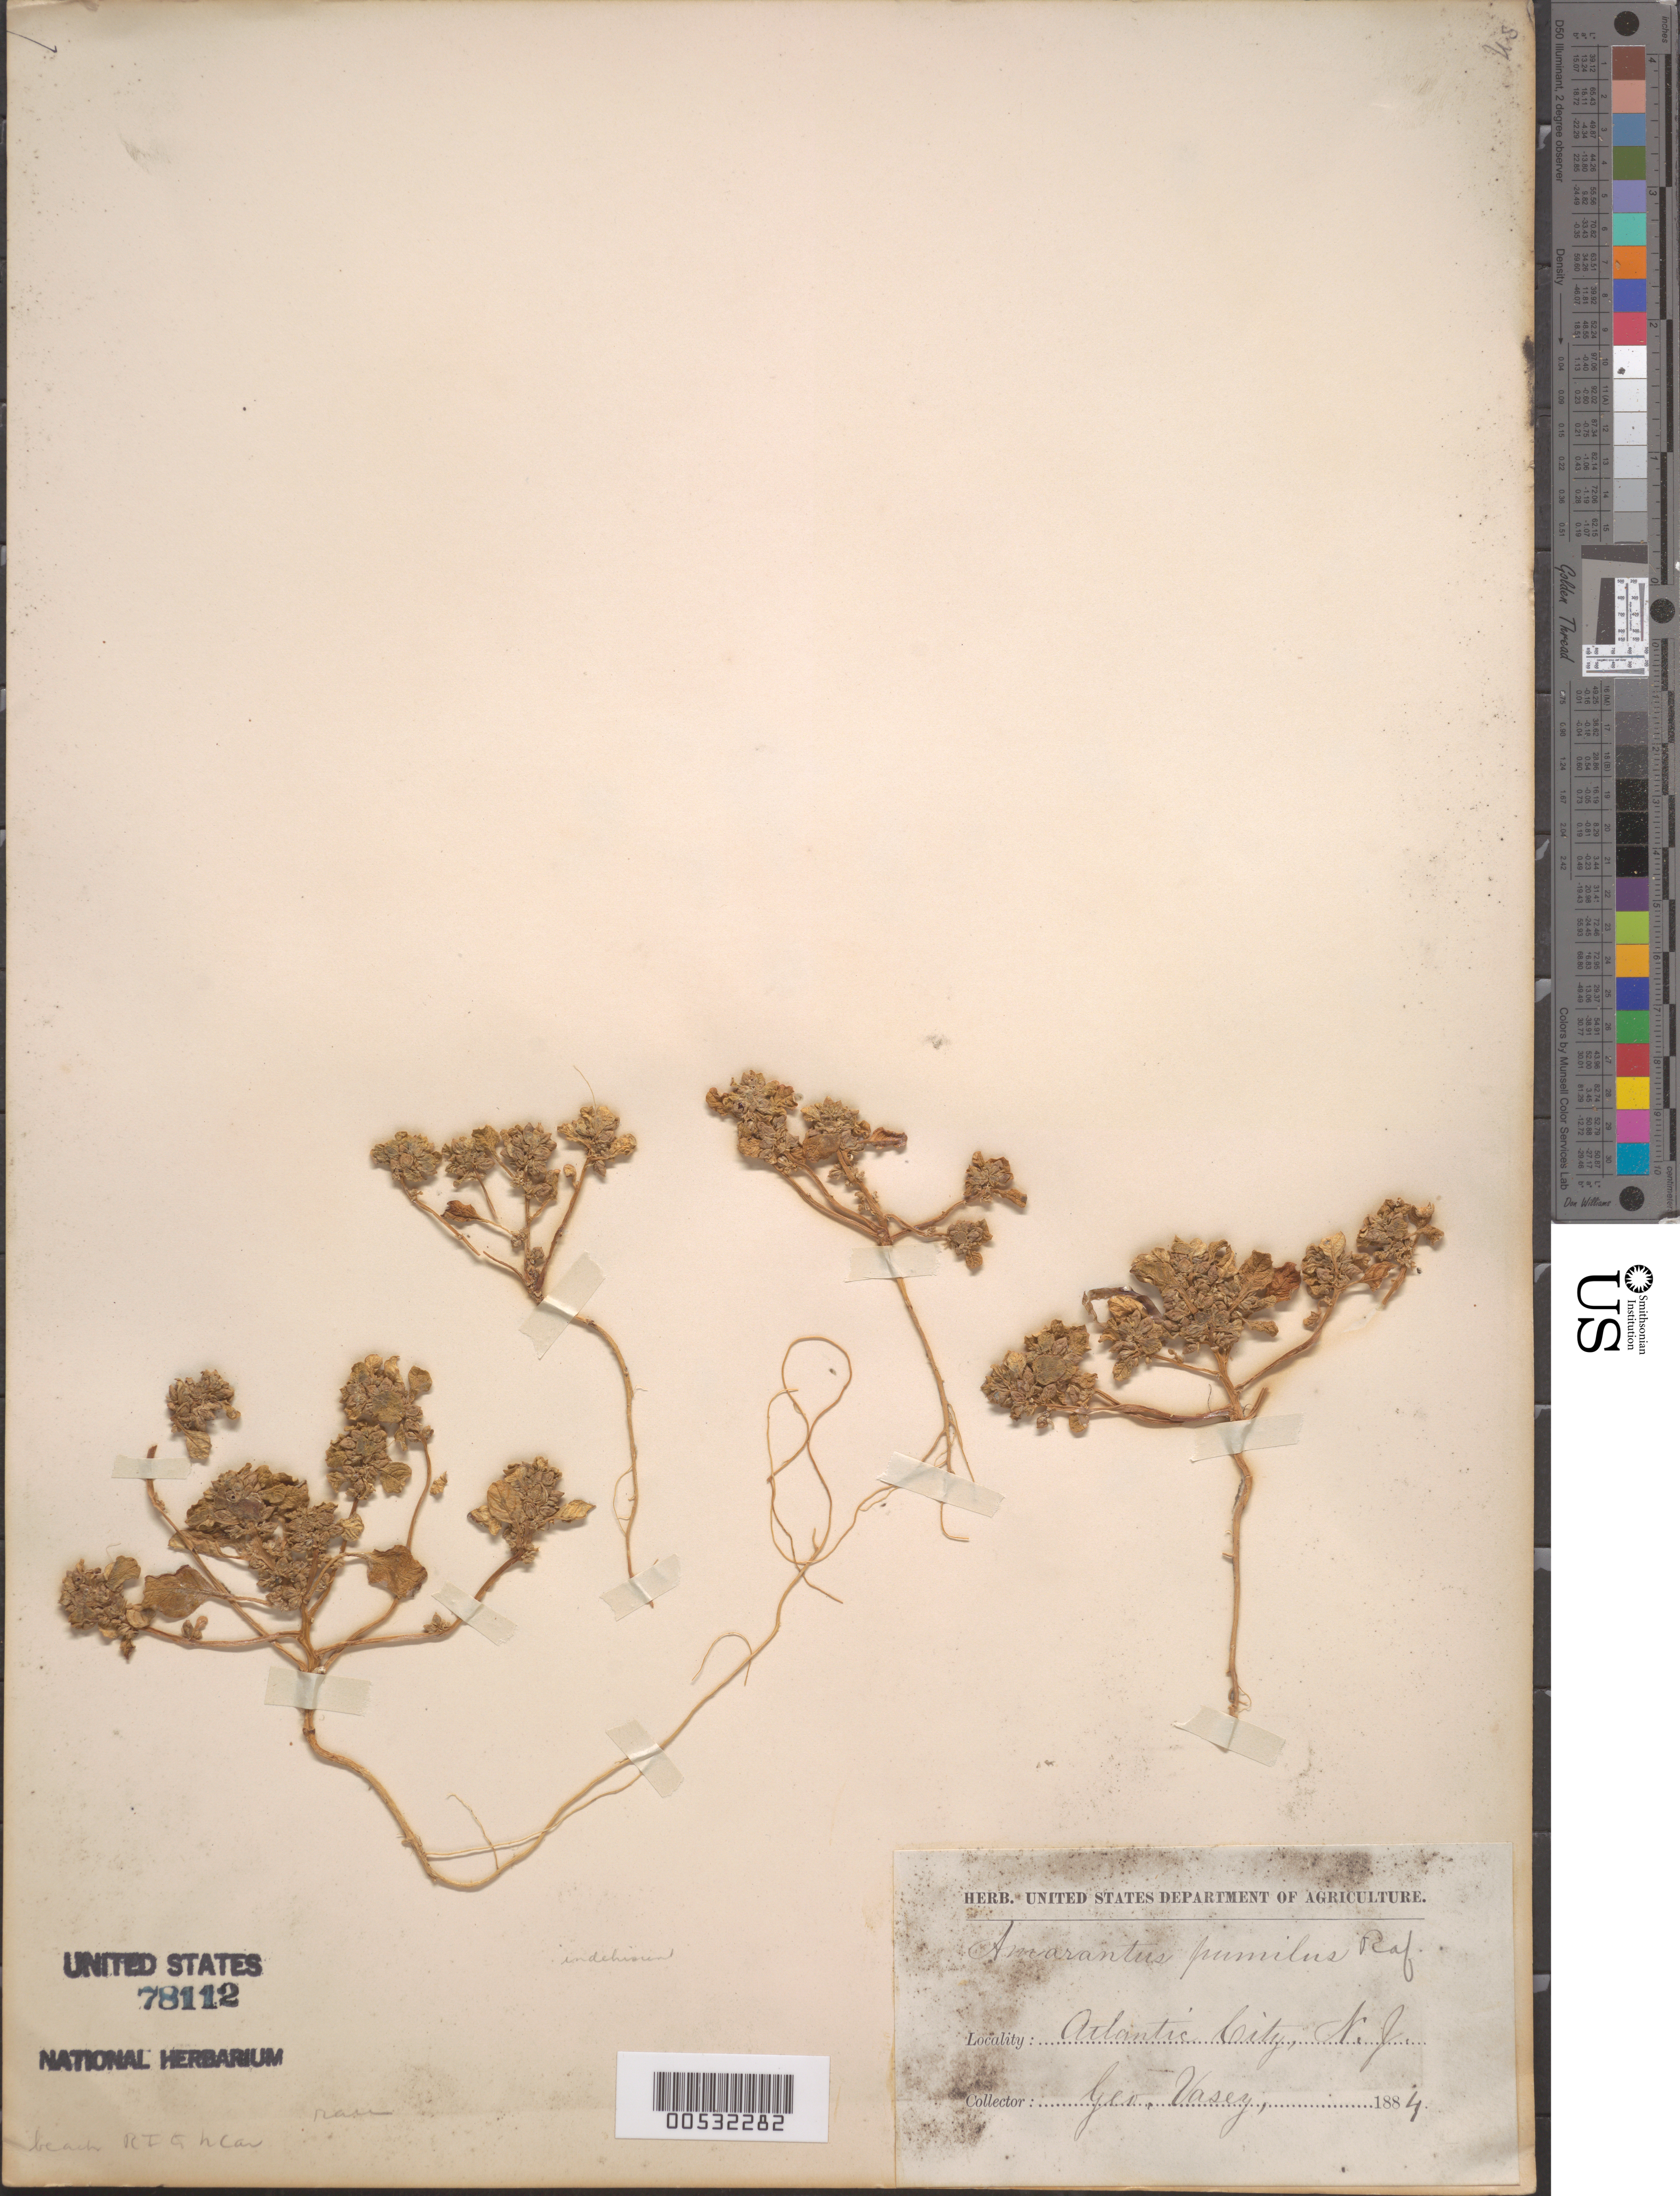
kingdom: Plantae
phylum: Tracheophyta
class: Magnoliopsida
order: Caryophyllales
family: Amaranthaceae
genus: Amaranthus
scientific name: Amaranthus pumilus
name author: Raf.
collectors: G. Vasey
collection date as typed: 1884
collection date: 1884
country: United States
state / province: New Jersey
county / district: Atlantic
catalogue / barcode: US 78112